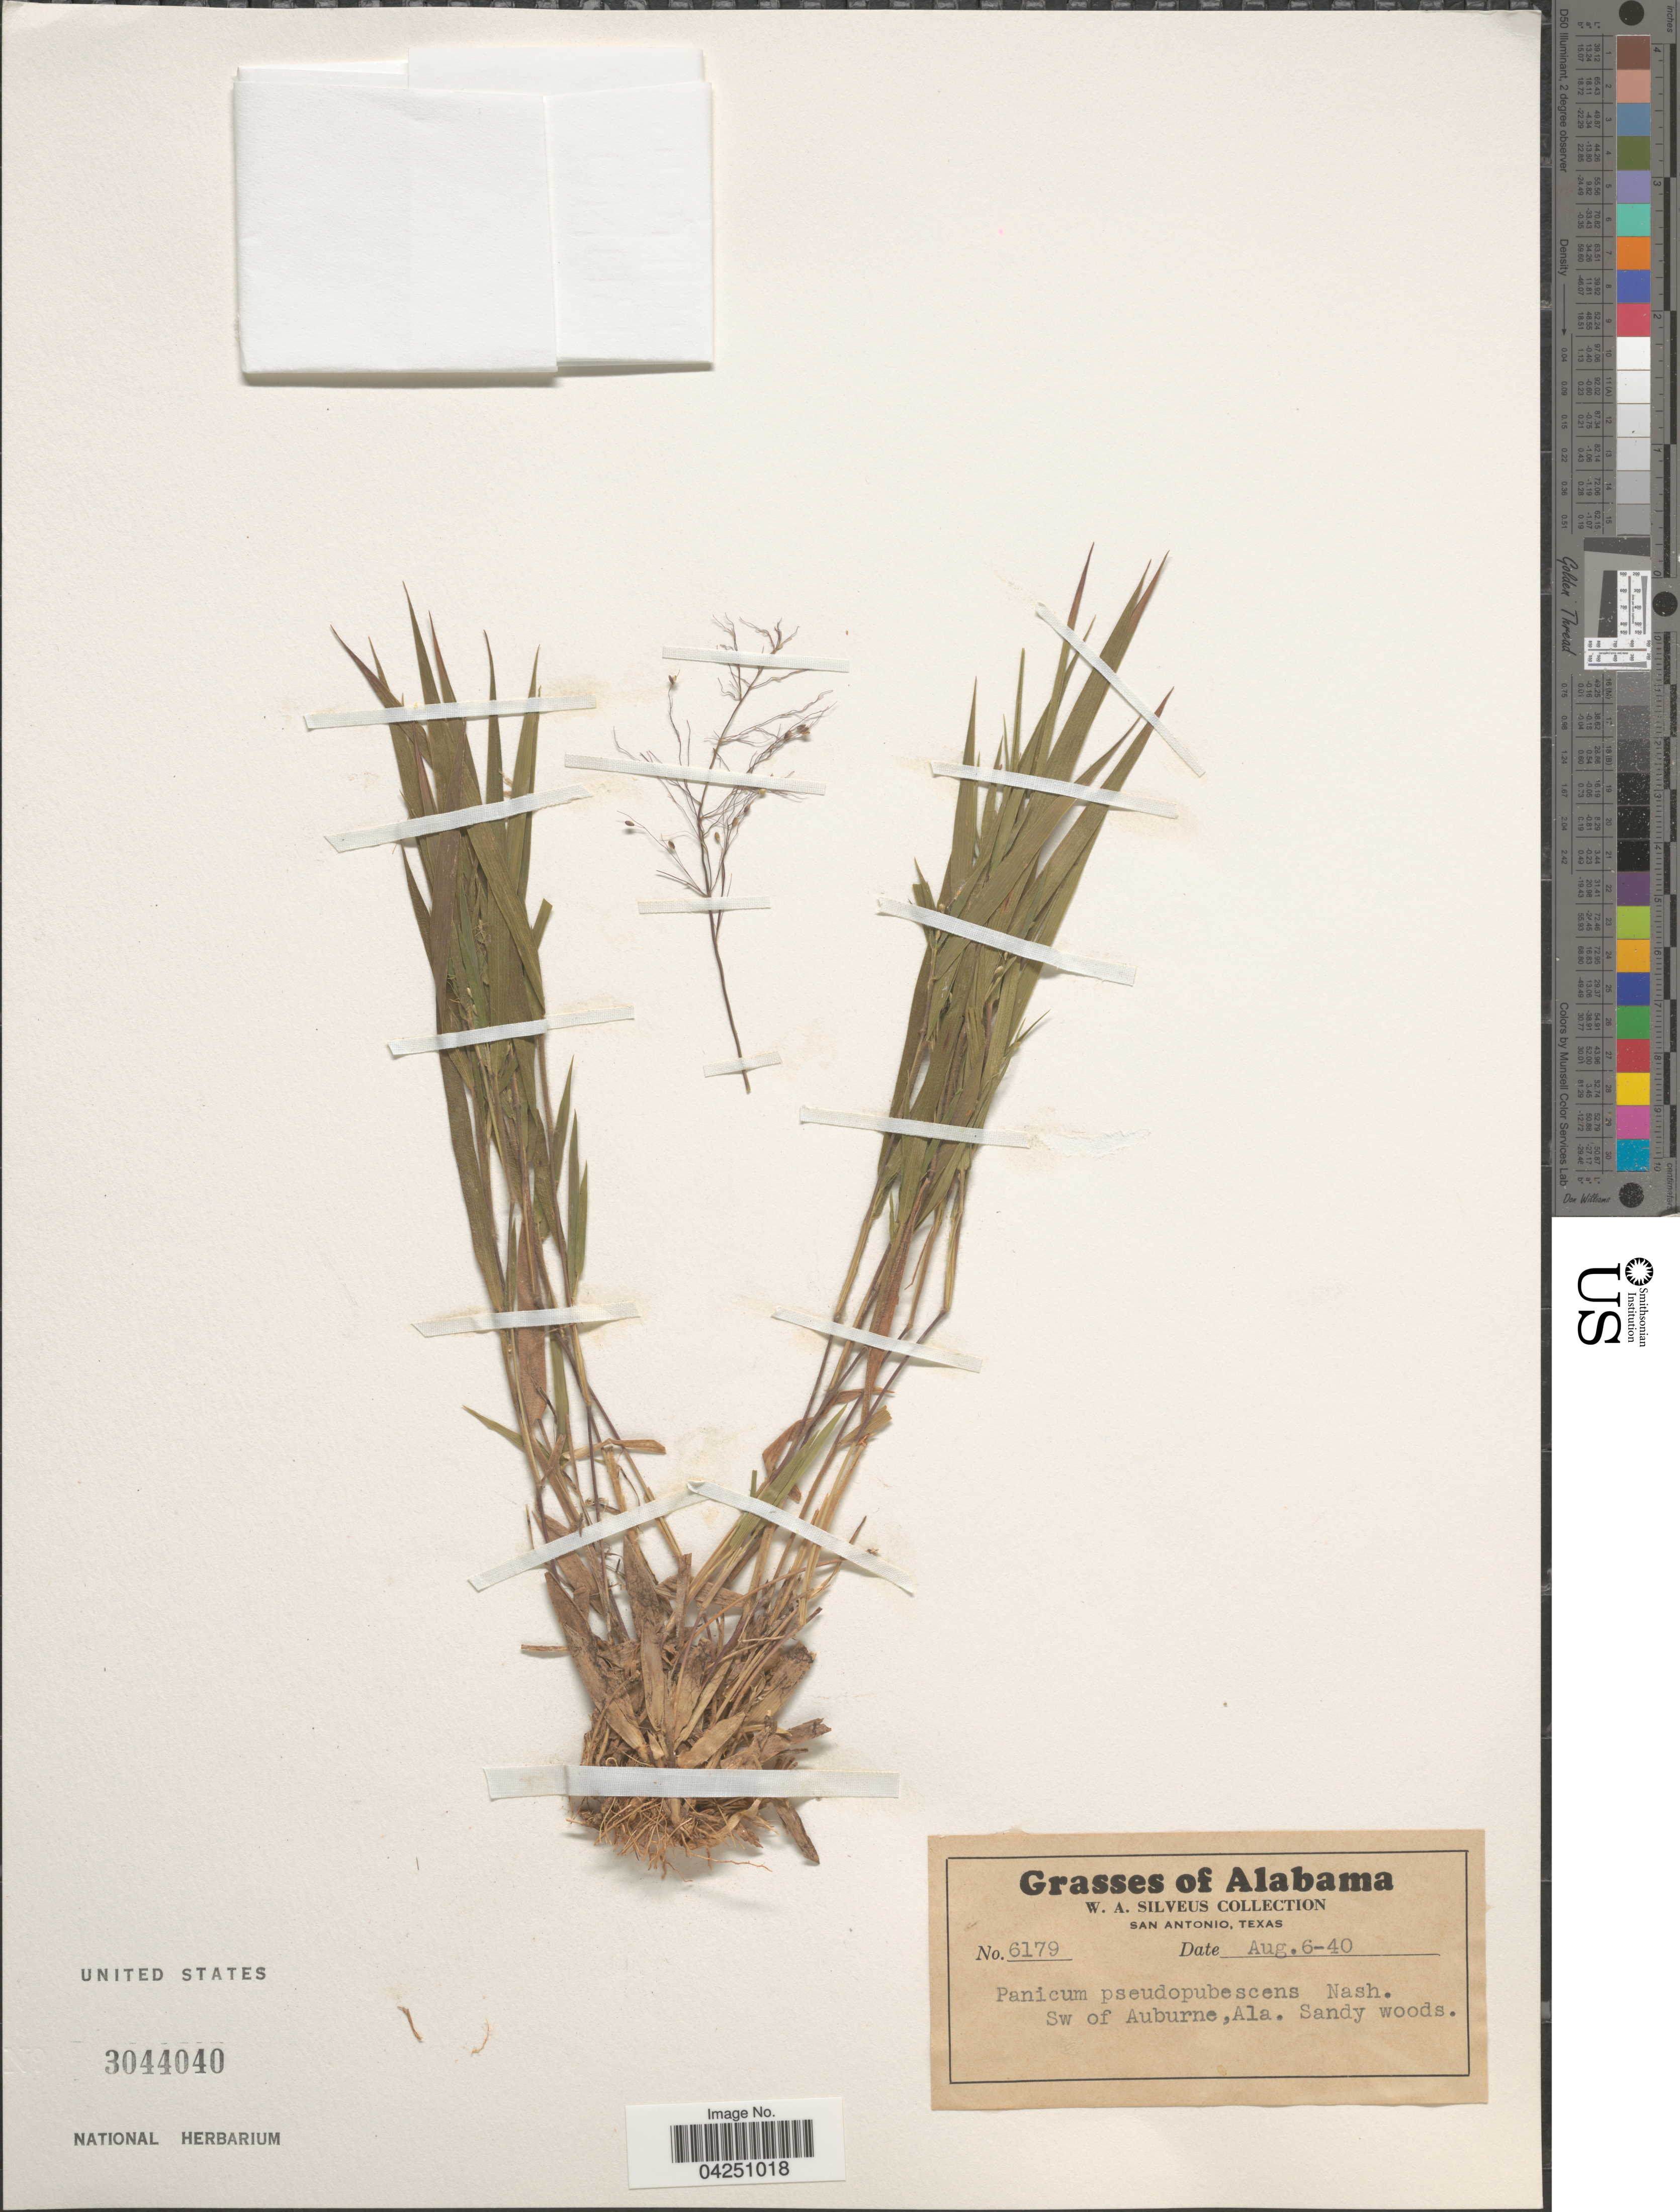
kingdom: Plantae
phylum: Tracheophyta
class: Liliopsida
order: Poales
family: Poaceae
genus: Dichanthelium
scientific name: Dichanthelium acuminatum var. acuminatum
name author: (Sw.) Gould & C.A. Clark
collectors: W. Silveus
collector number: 6179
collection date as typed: Transcribed d/m/y: 6/8/40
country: United States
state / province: Alabama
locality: Sw of Auburne.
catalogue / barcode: US 3044040